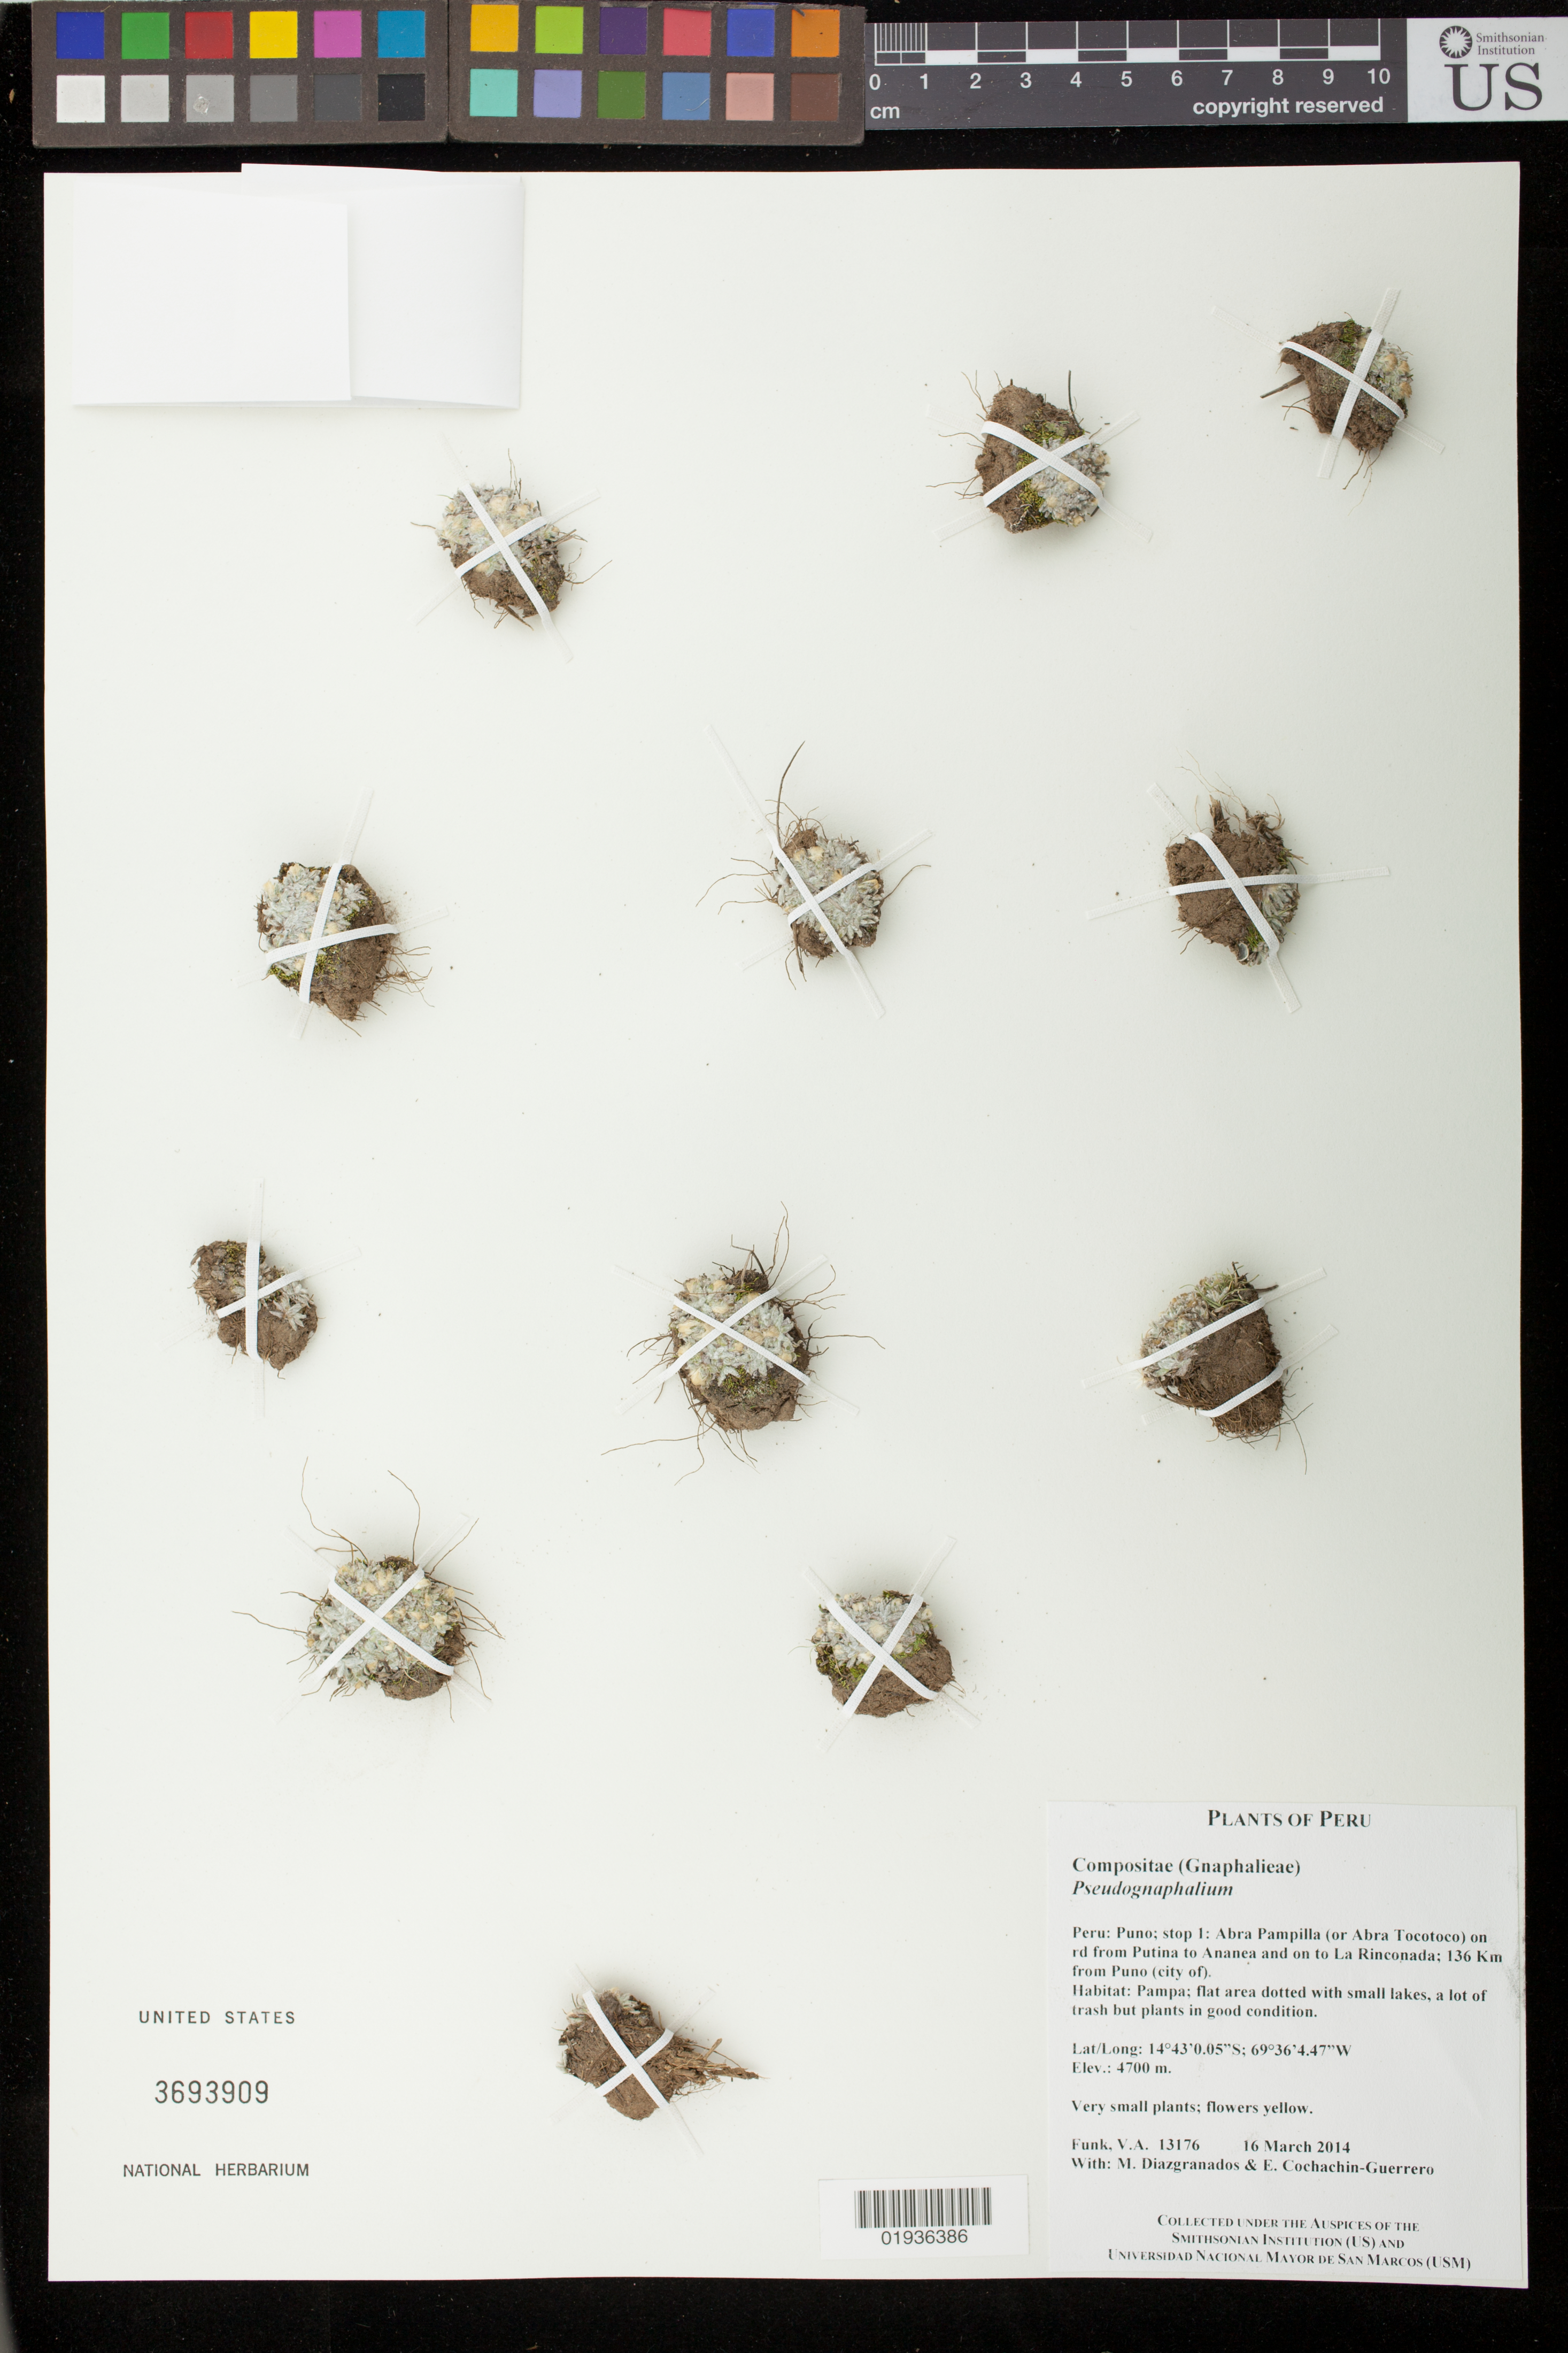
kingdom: Plantae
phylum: Tracheophyta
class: Magnoliopsida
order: Asterales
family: Asteraceae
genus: Pseudognaphalium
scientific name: Pseudognaphalium sp.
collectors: V. Funk, M. Diazgranados C. & E. Cochachin Guerrero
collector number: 13176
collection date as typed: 16 March 2014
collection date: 2014-03-16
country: Peru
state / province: Puno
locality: Abra Pampilla (or Abra Tocotoco) on rd from Putina to Ananea and on to La Rinconada; 136 Km from Puno (city of).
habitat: flat area dotted with small lakes, a lot of trash but plants in good condition.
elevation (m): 4700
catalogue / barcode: US 3693909